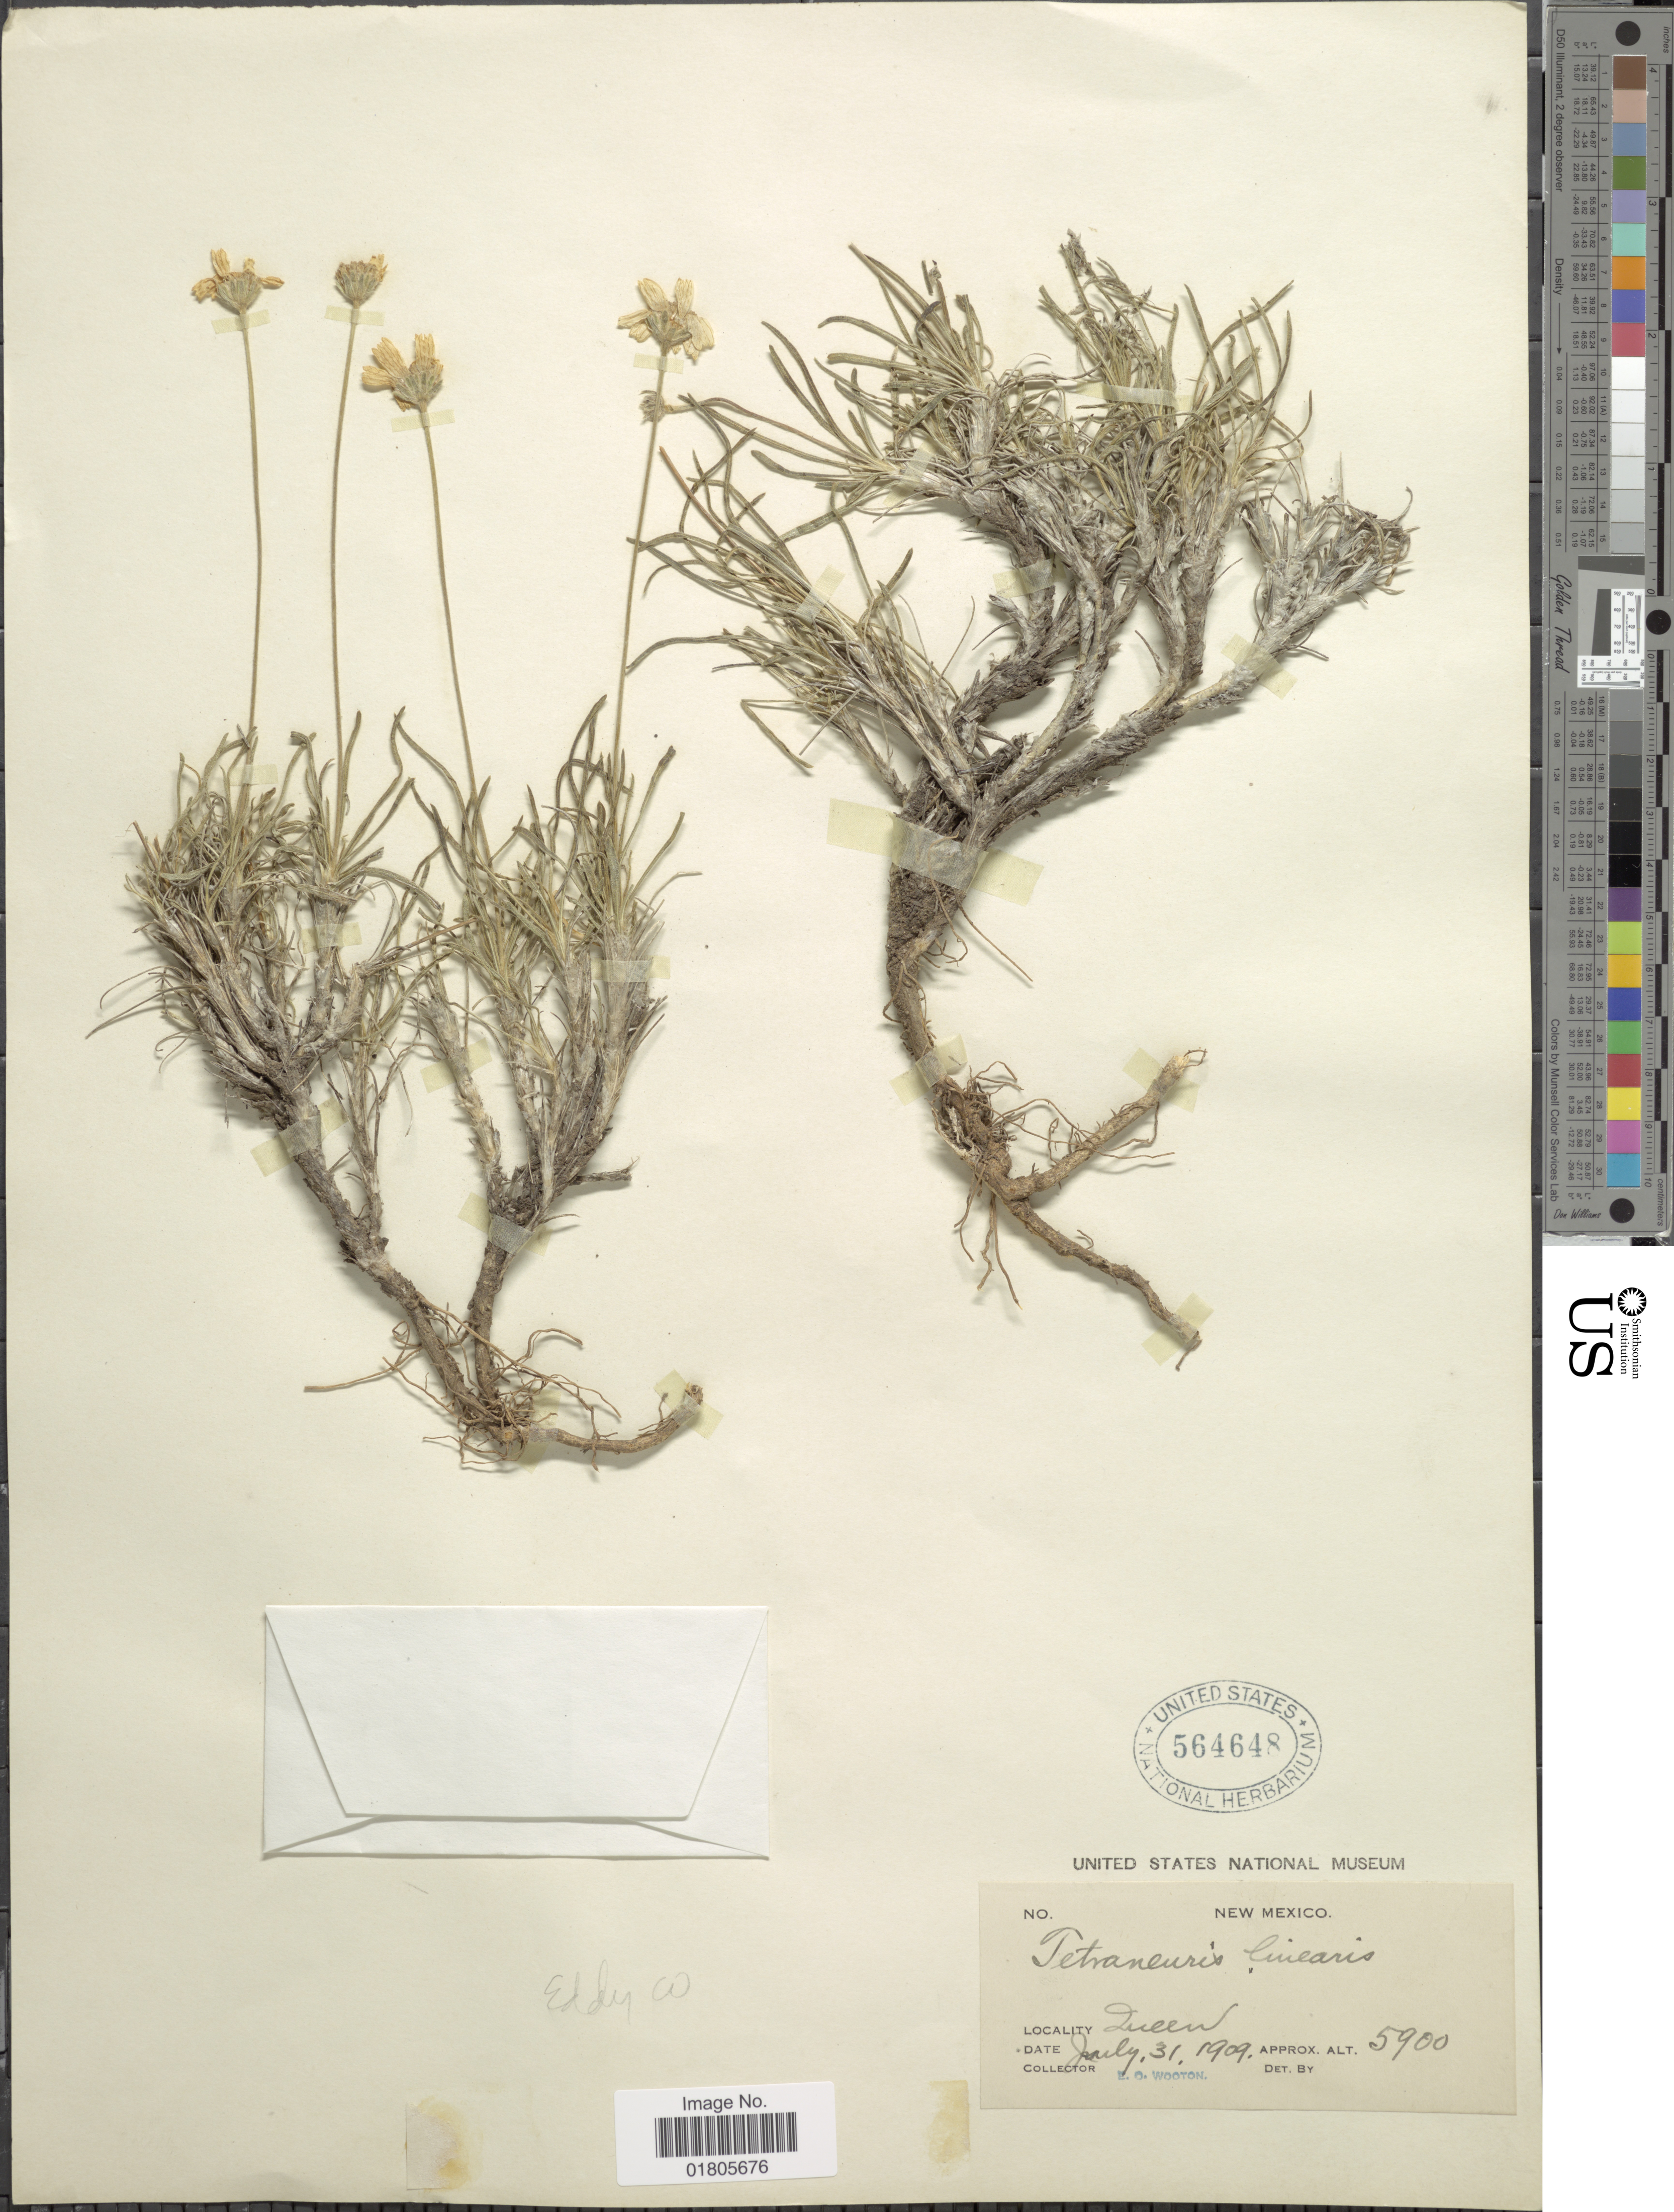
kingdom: Plantae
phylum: Tracheophyta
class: Magnoliopsida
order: Asterales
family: Asteraceae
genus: Actinea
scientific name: Actinea scaposa var. linearis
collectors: E. O. Wooton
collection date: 1909-07-31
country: United States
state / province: New Mexico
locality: Queen, Eddy Co.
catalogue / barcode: US 564648